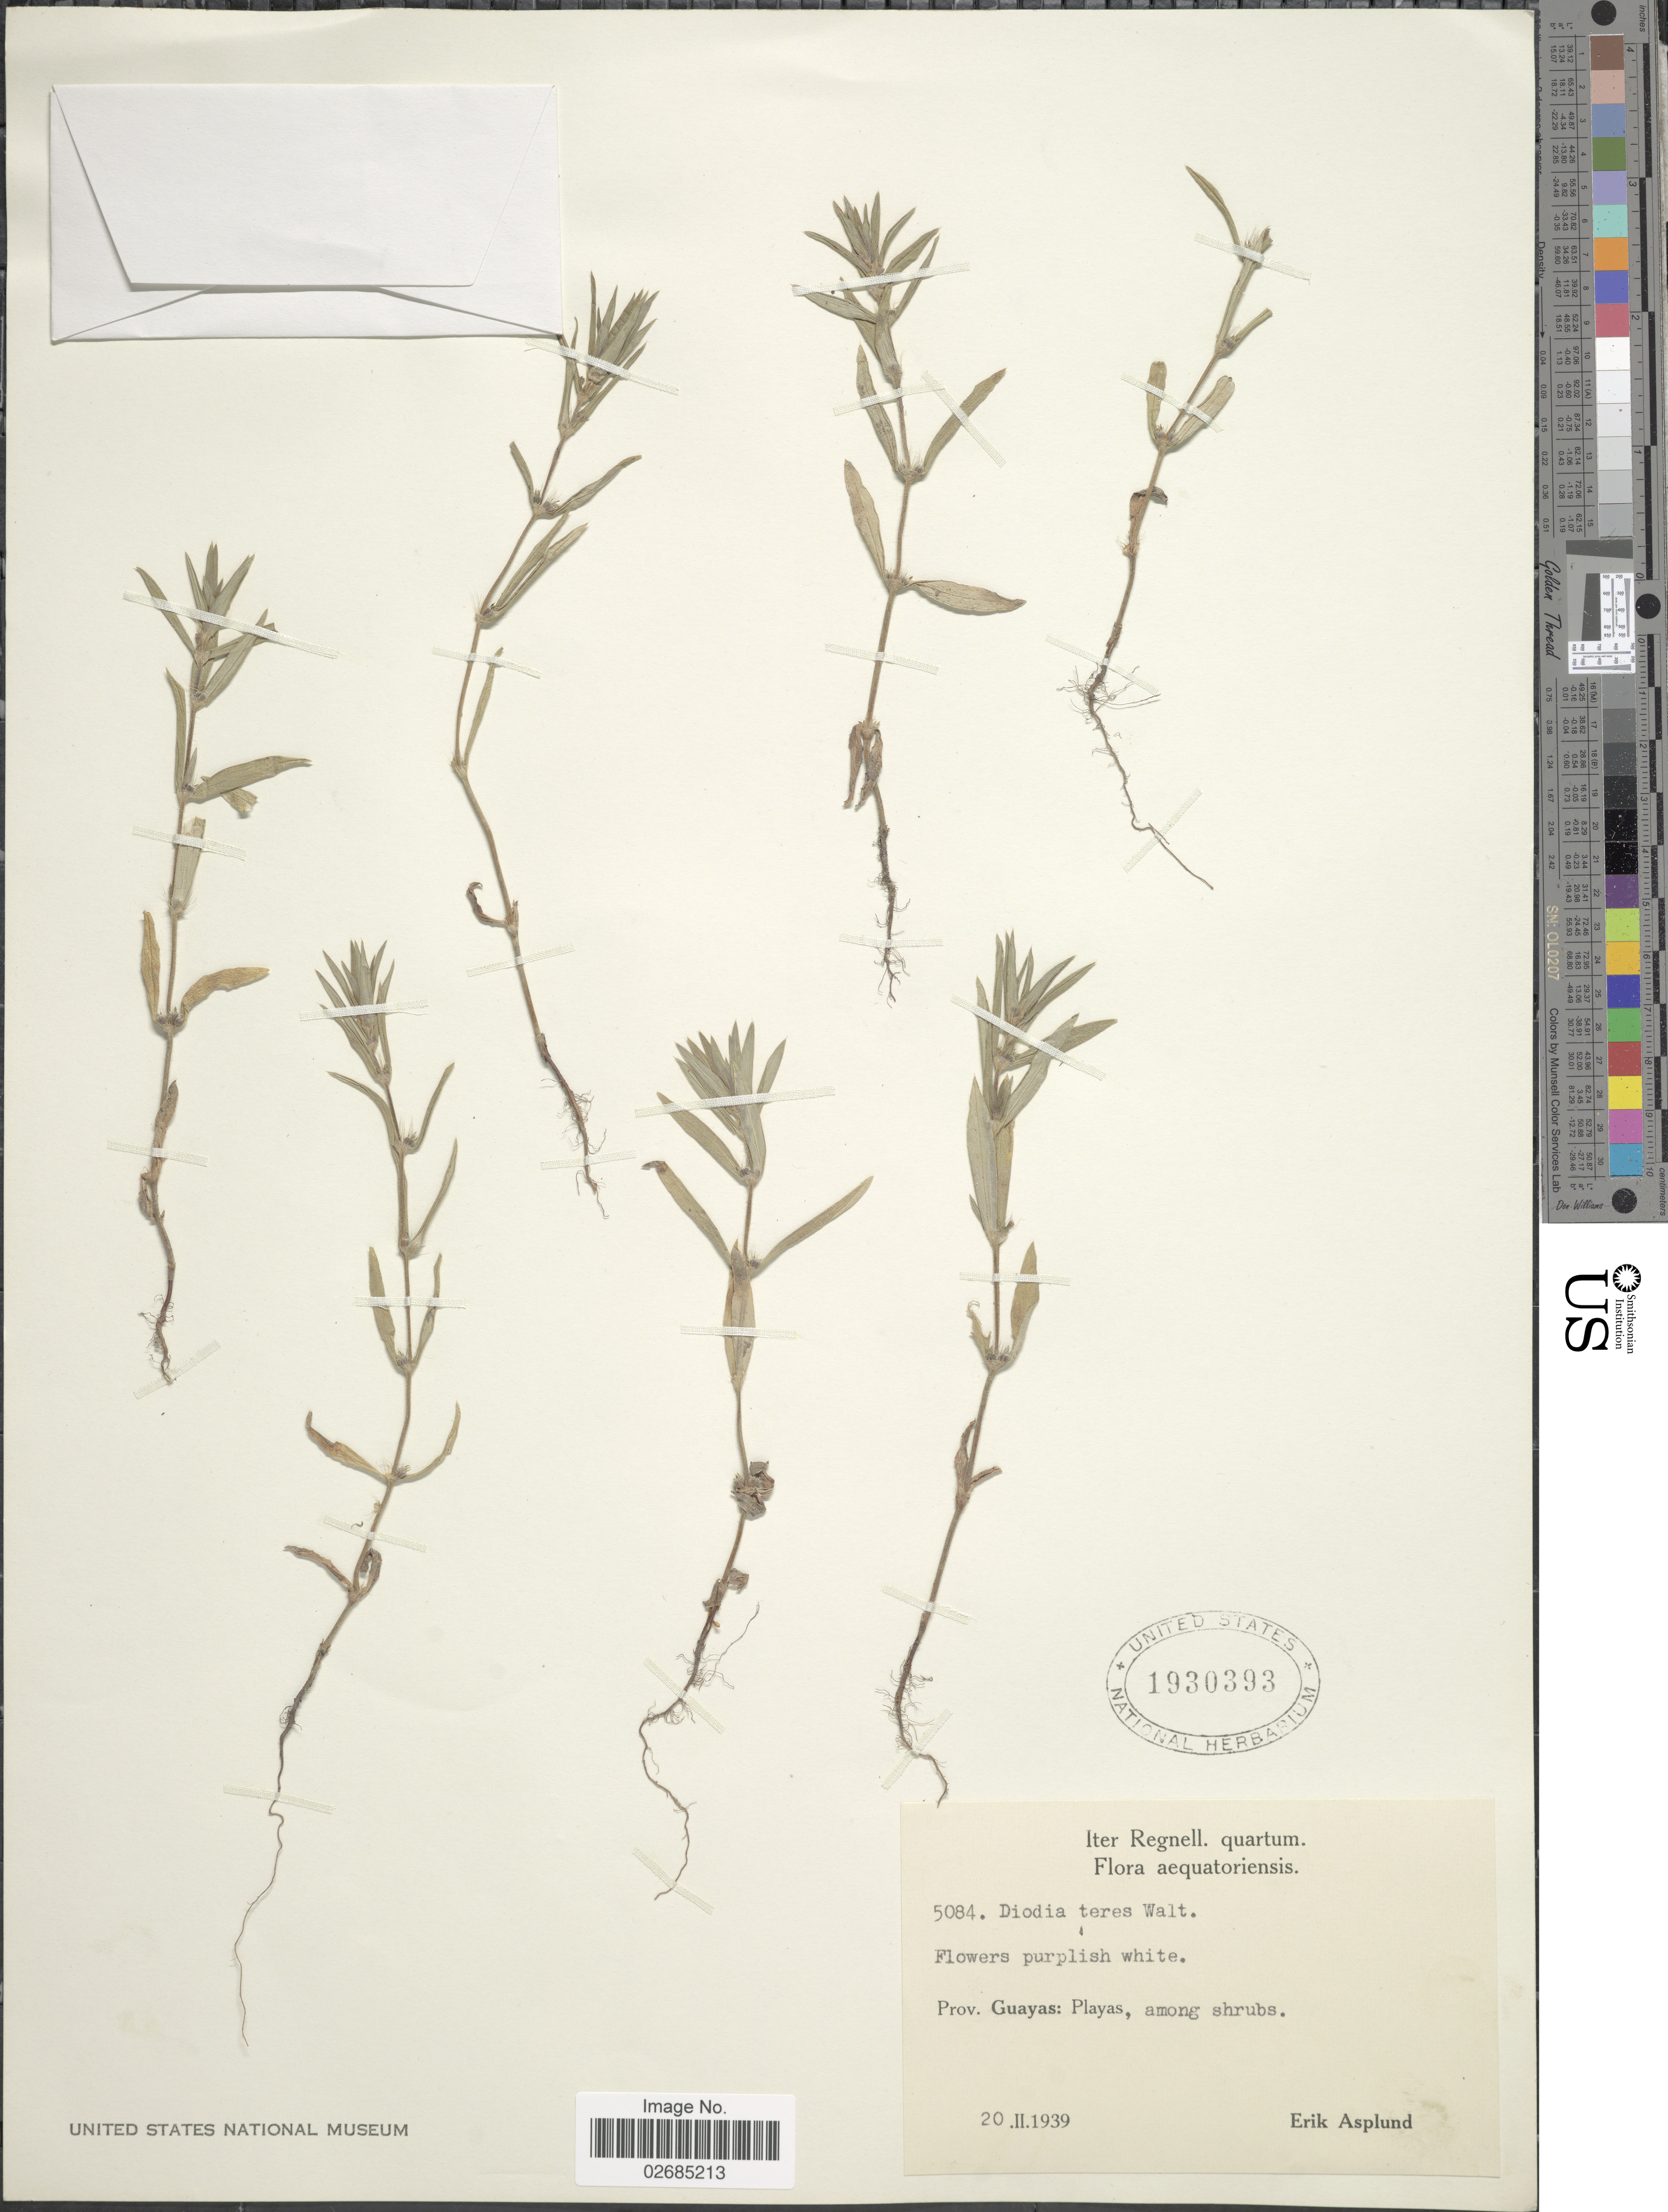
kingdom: Plantae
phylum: Tracheophyta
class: Magnoliopsida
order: Gentianales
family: Rubiaceae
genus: Hexasepalum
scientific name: Hexasepalum teres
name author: (Walter) J.H. Kirkbr.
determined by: Kirkbride, J. H.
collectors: E. Asplund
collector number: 5084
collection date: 1939-02-20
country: Ecuador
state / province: Guayas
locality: Aequatoriensis. Playas, among shrubs.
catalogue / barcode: US 1930393